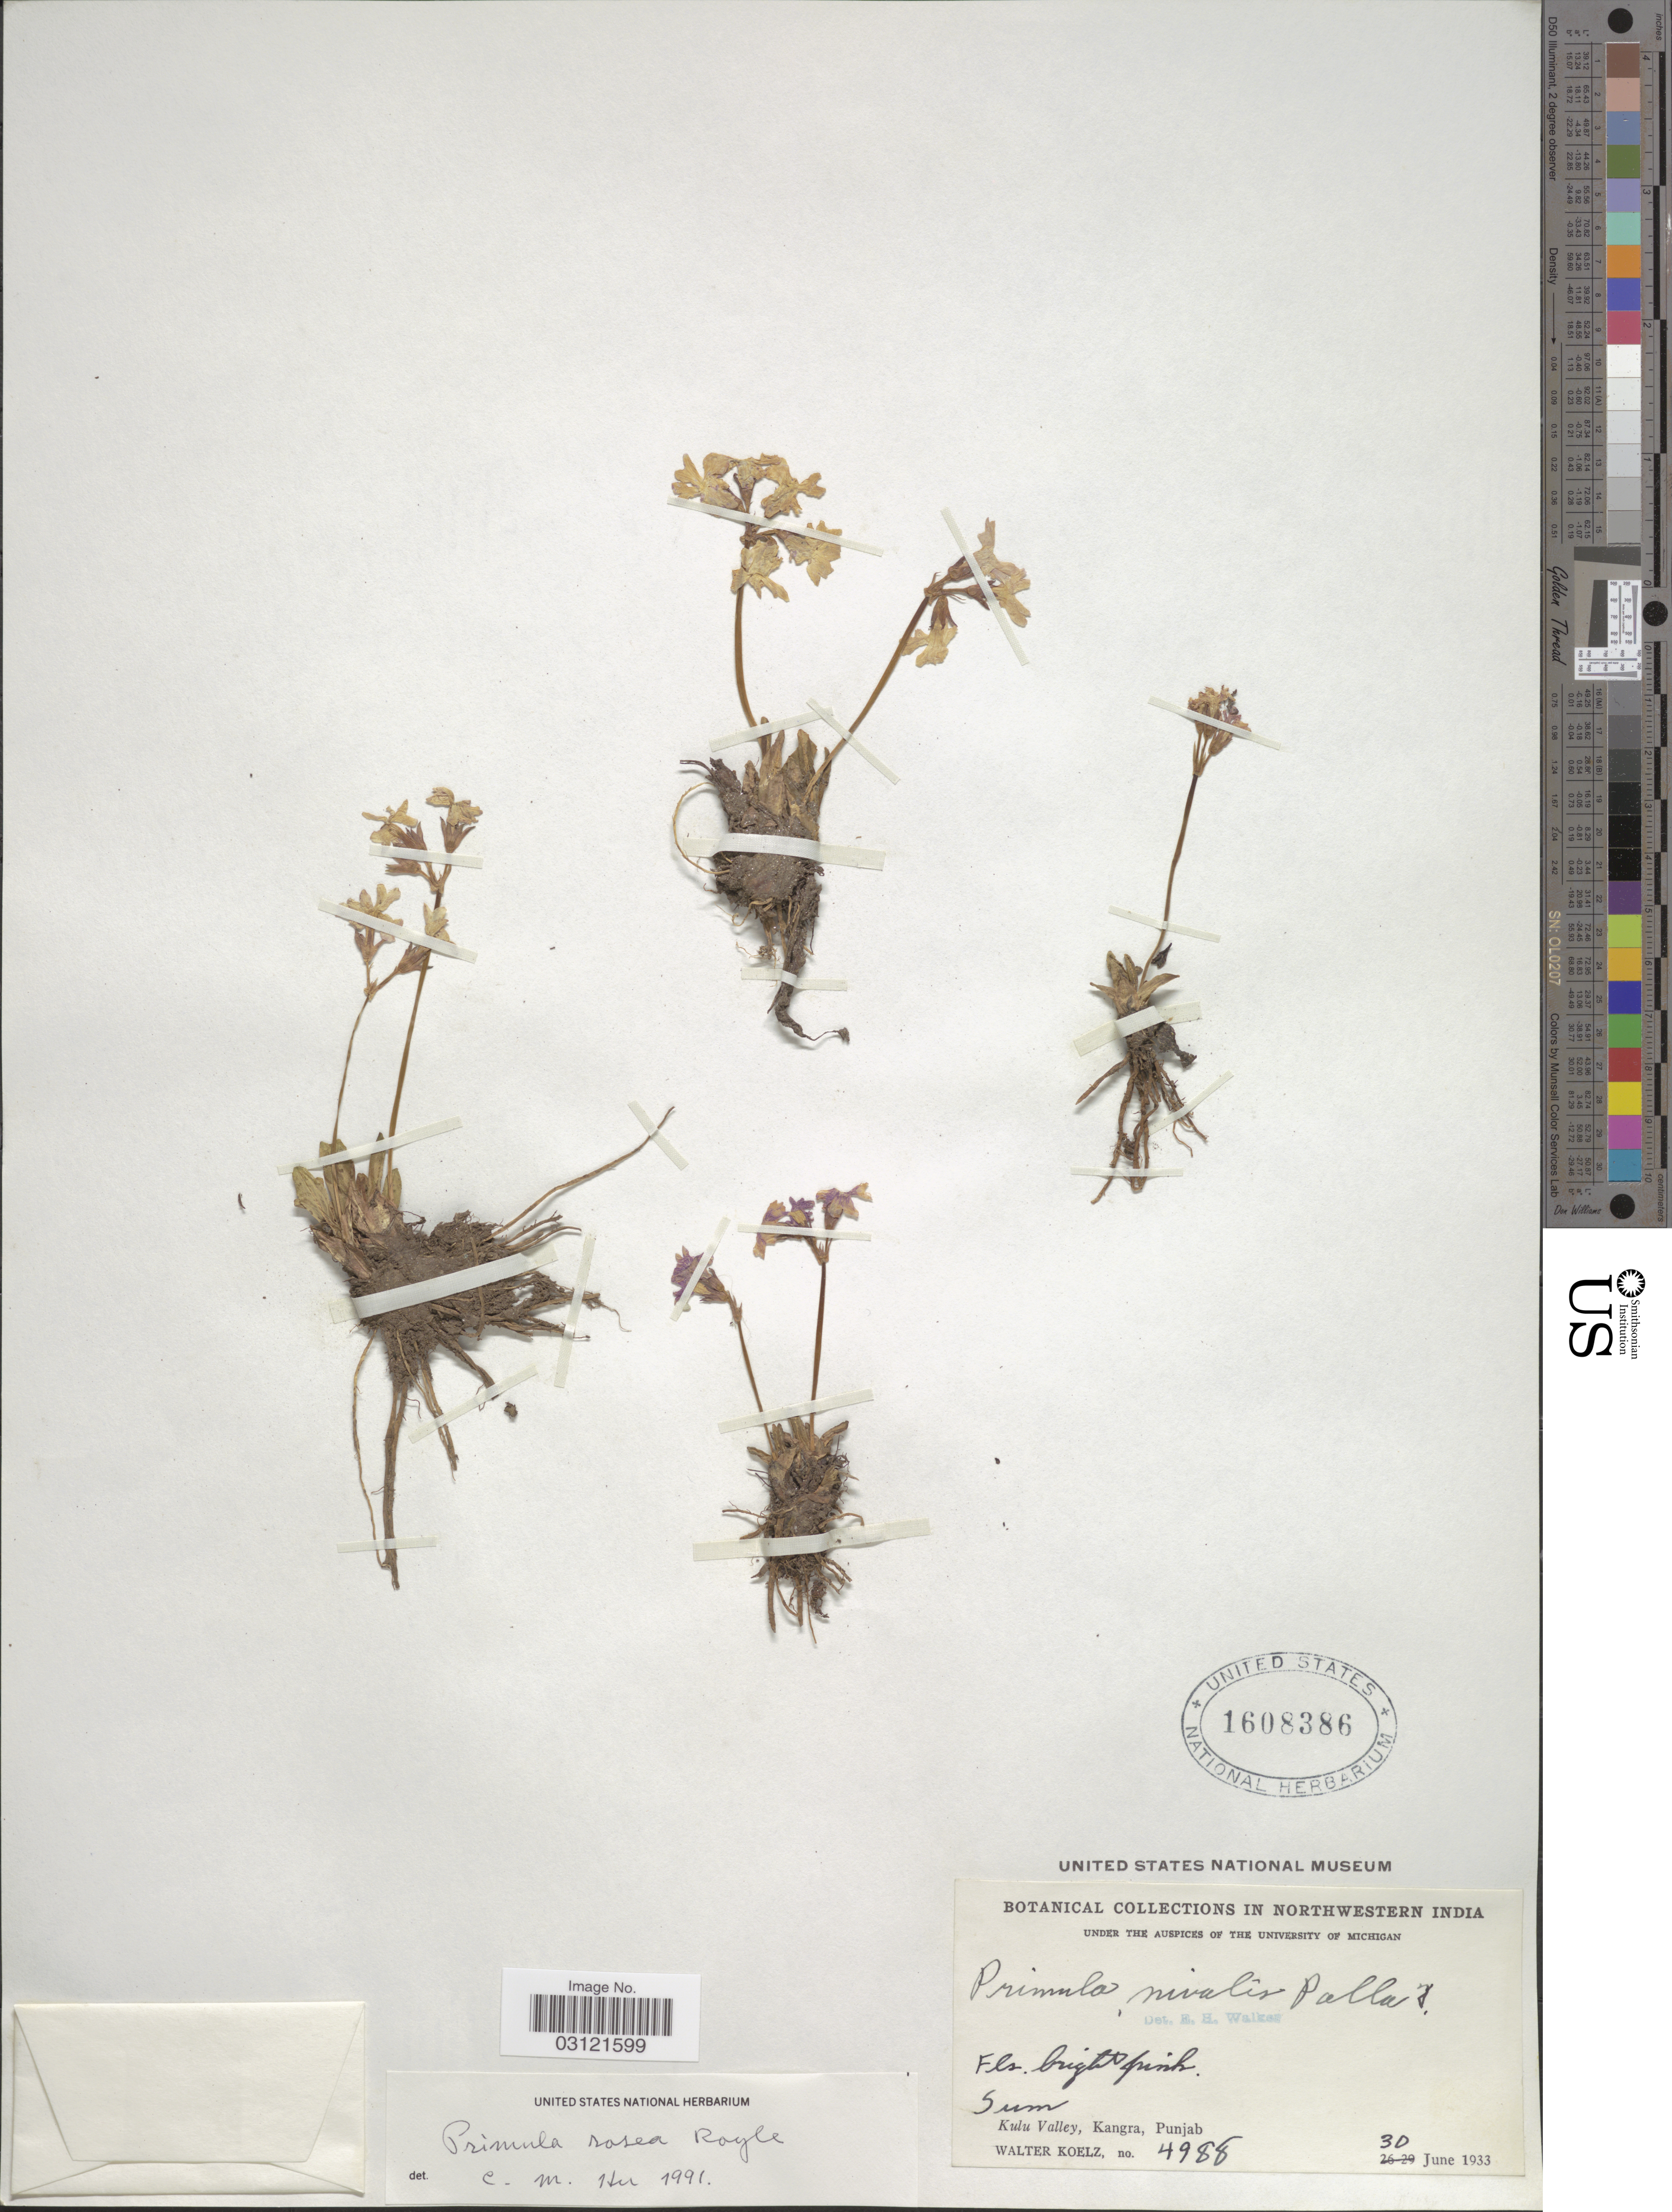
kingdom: Plantae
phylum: Tracheophyta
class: Magnoliopsida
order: Ericales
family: Primulaceae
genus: Primula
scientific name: Primula nivalis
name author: Pall.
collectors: W. N. Koelz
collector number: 4988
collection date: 1933-06-30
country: India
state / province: Punjab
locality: Northwestern India, Sum, Rotang La, Kangra, Punjab.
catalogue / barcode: US 1608386